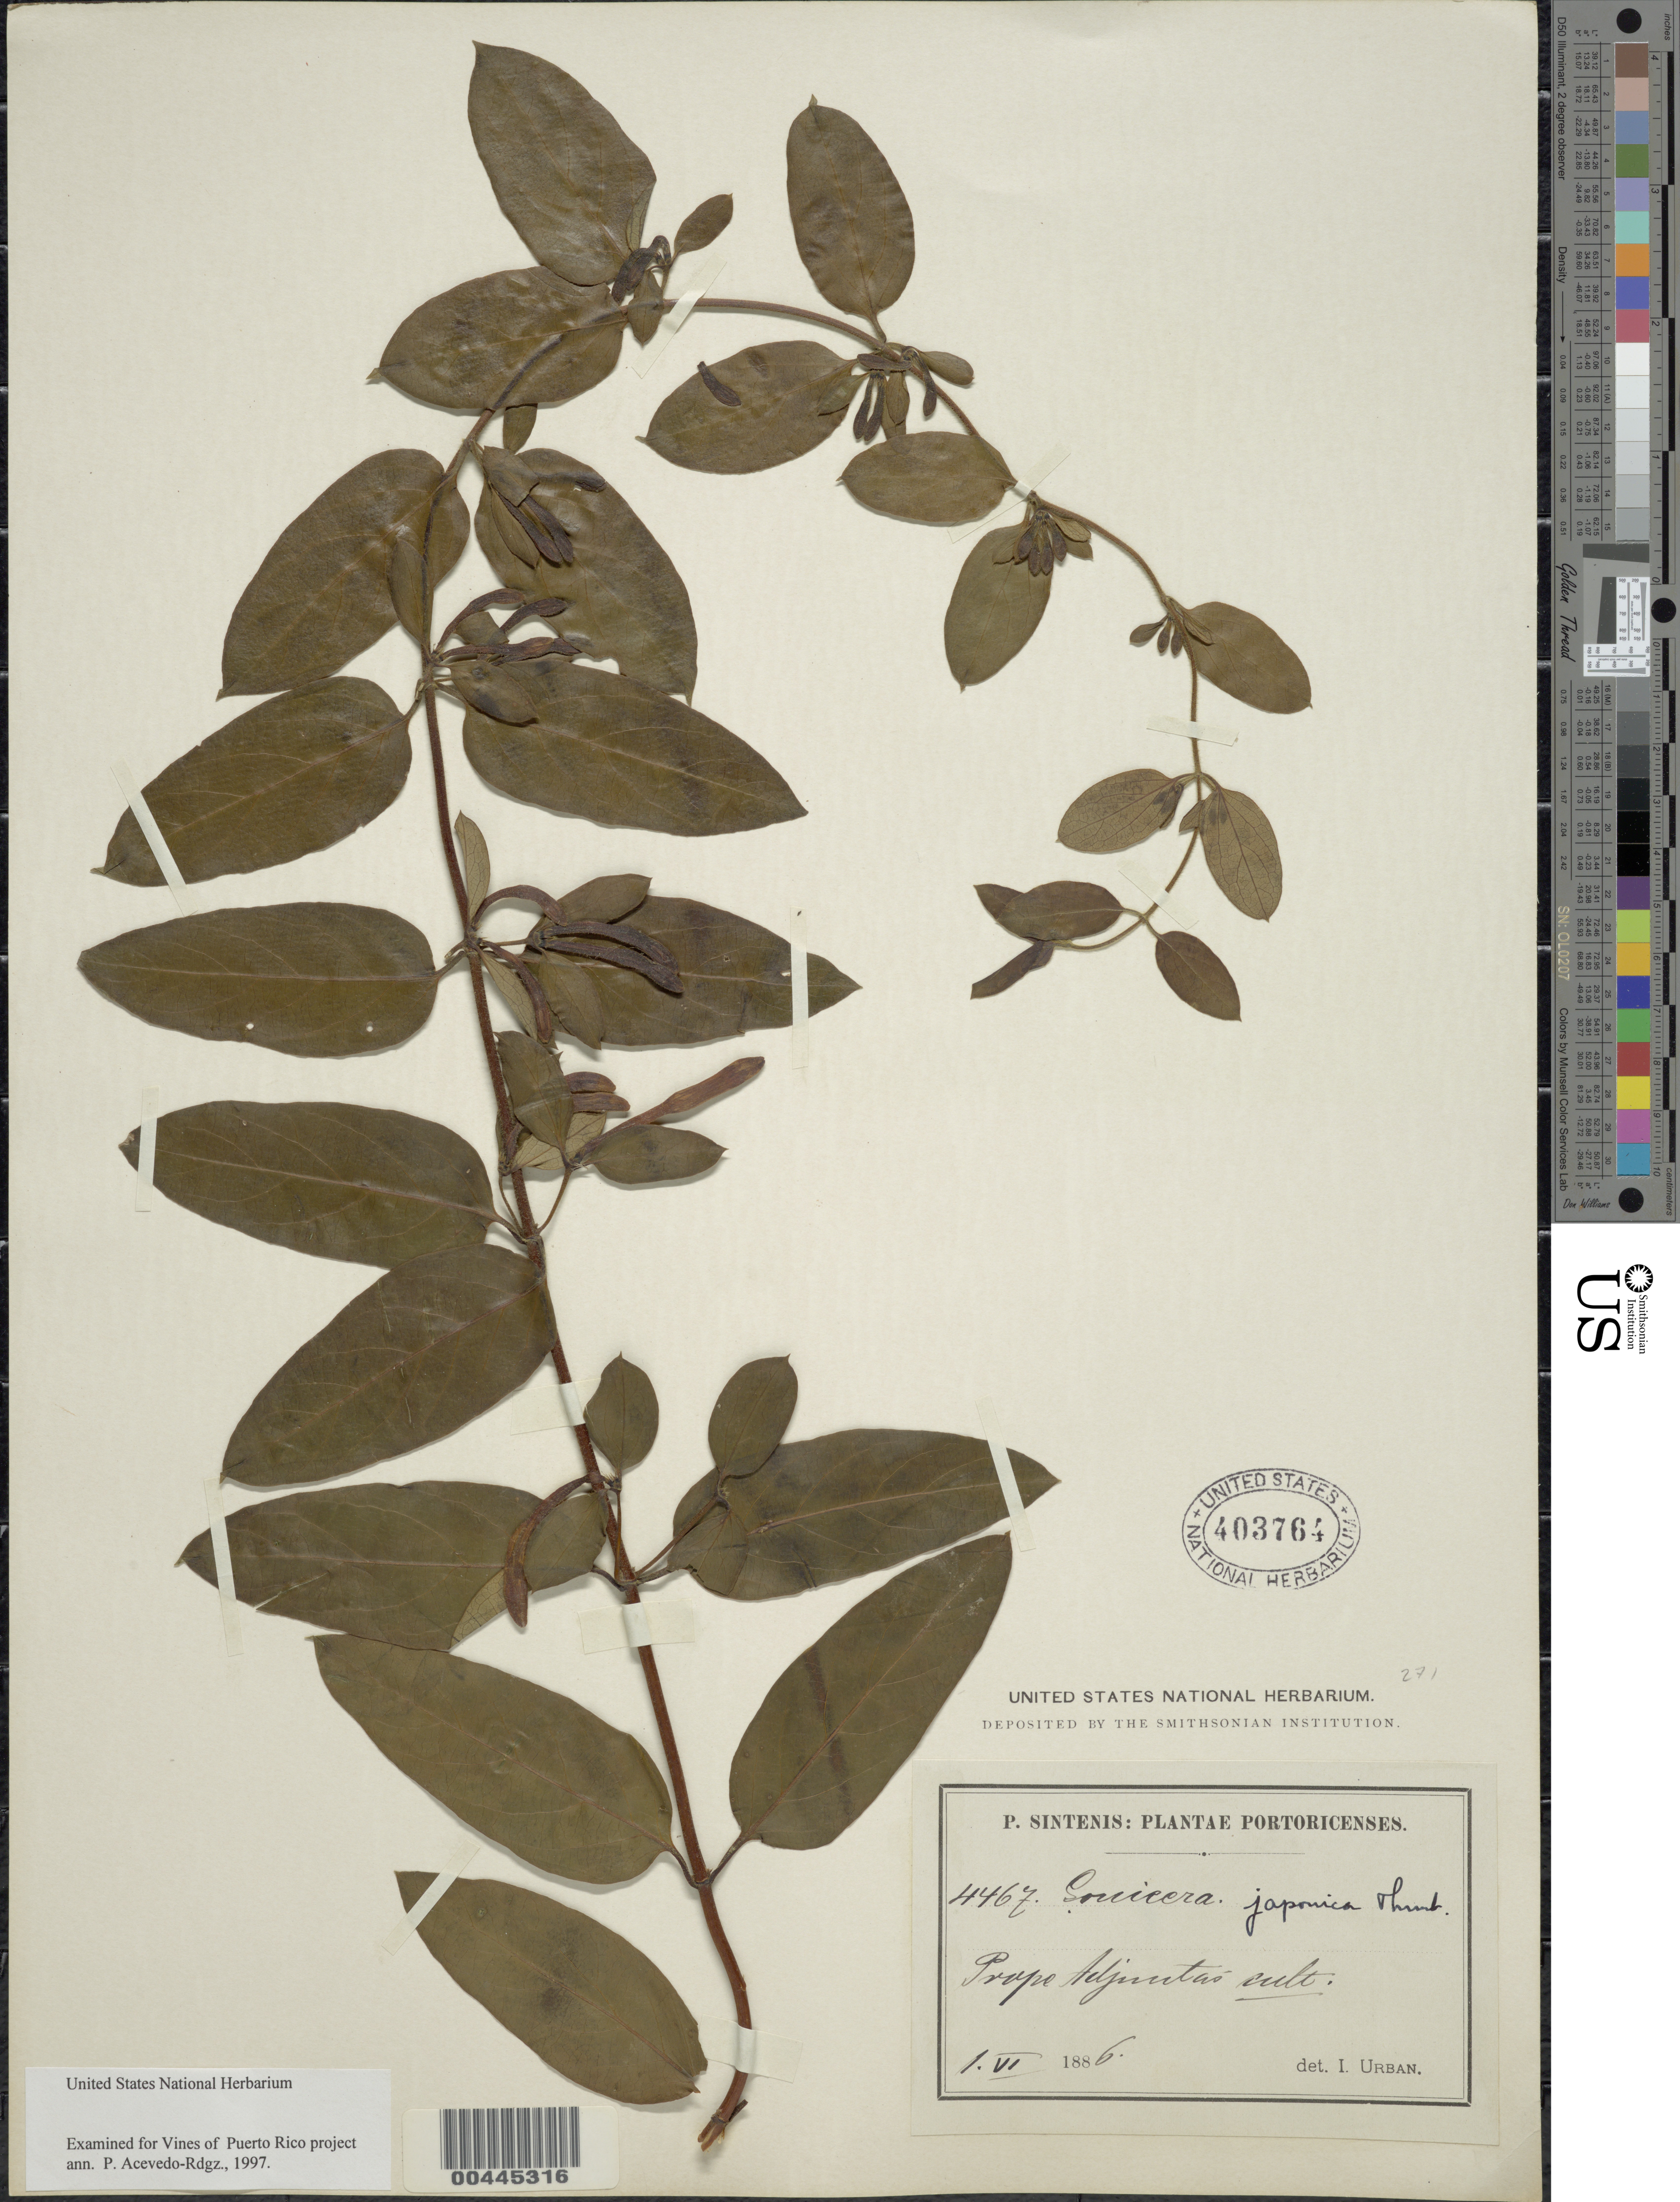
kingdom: Plantae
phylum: Tracheophyta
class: Magnoliopsida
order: Dipsacales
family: Caprifoliaceae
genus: Lonicera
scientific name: Lonicera japonica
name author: Thunb.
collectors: P. Sintenis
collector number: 4467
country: Puerto Rico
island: Greater Antilles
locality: Prope Adjuntas. Cultivated.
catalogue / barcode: US 403764